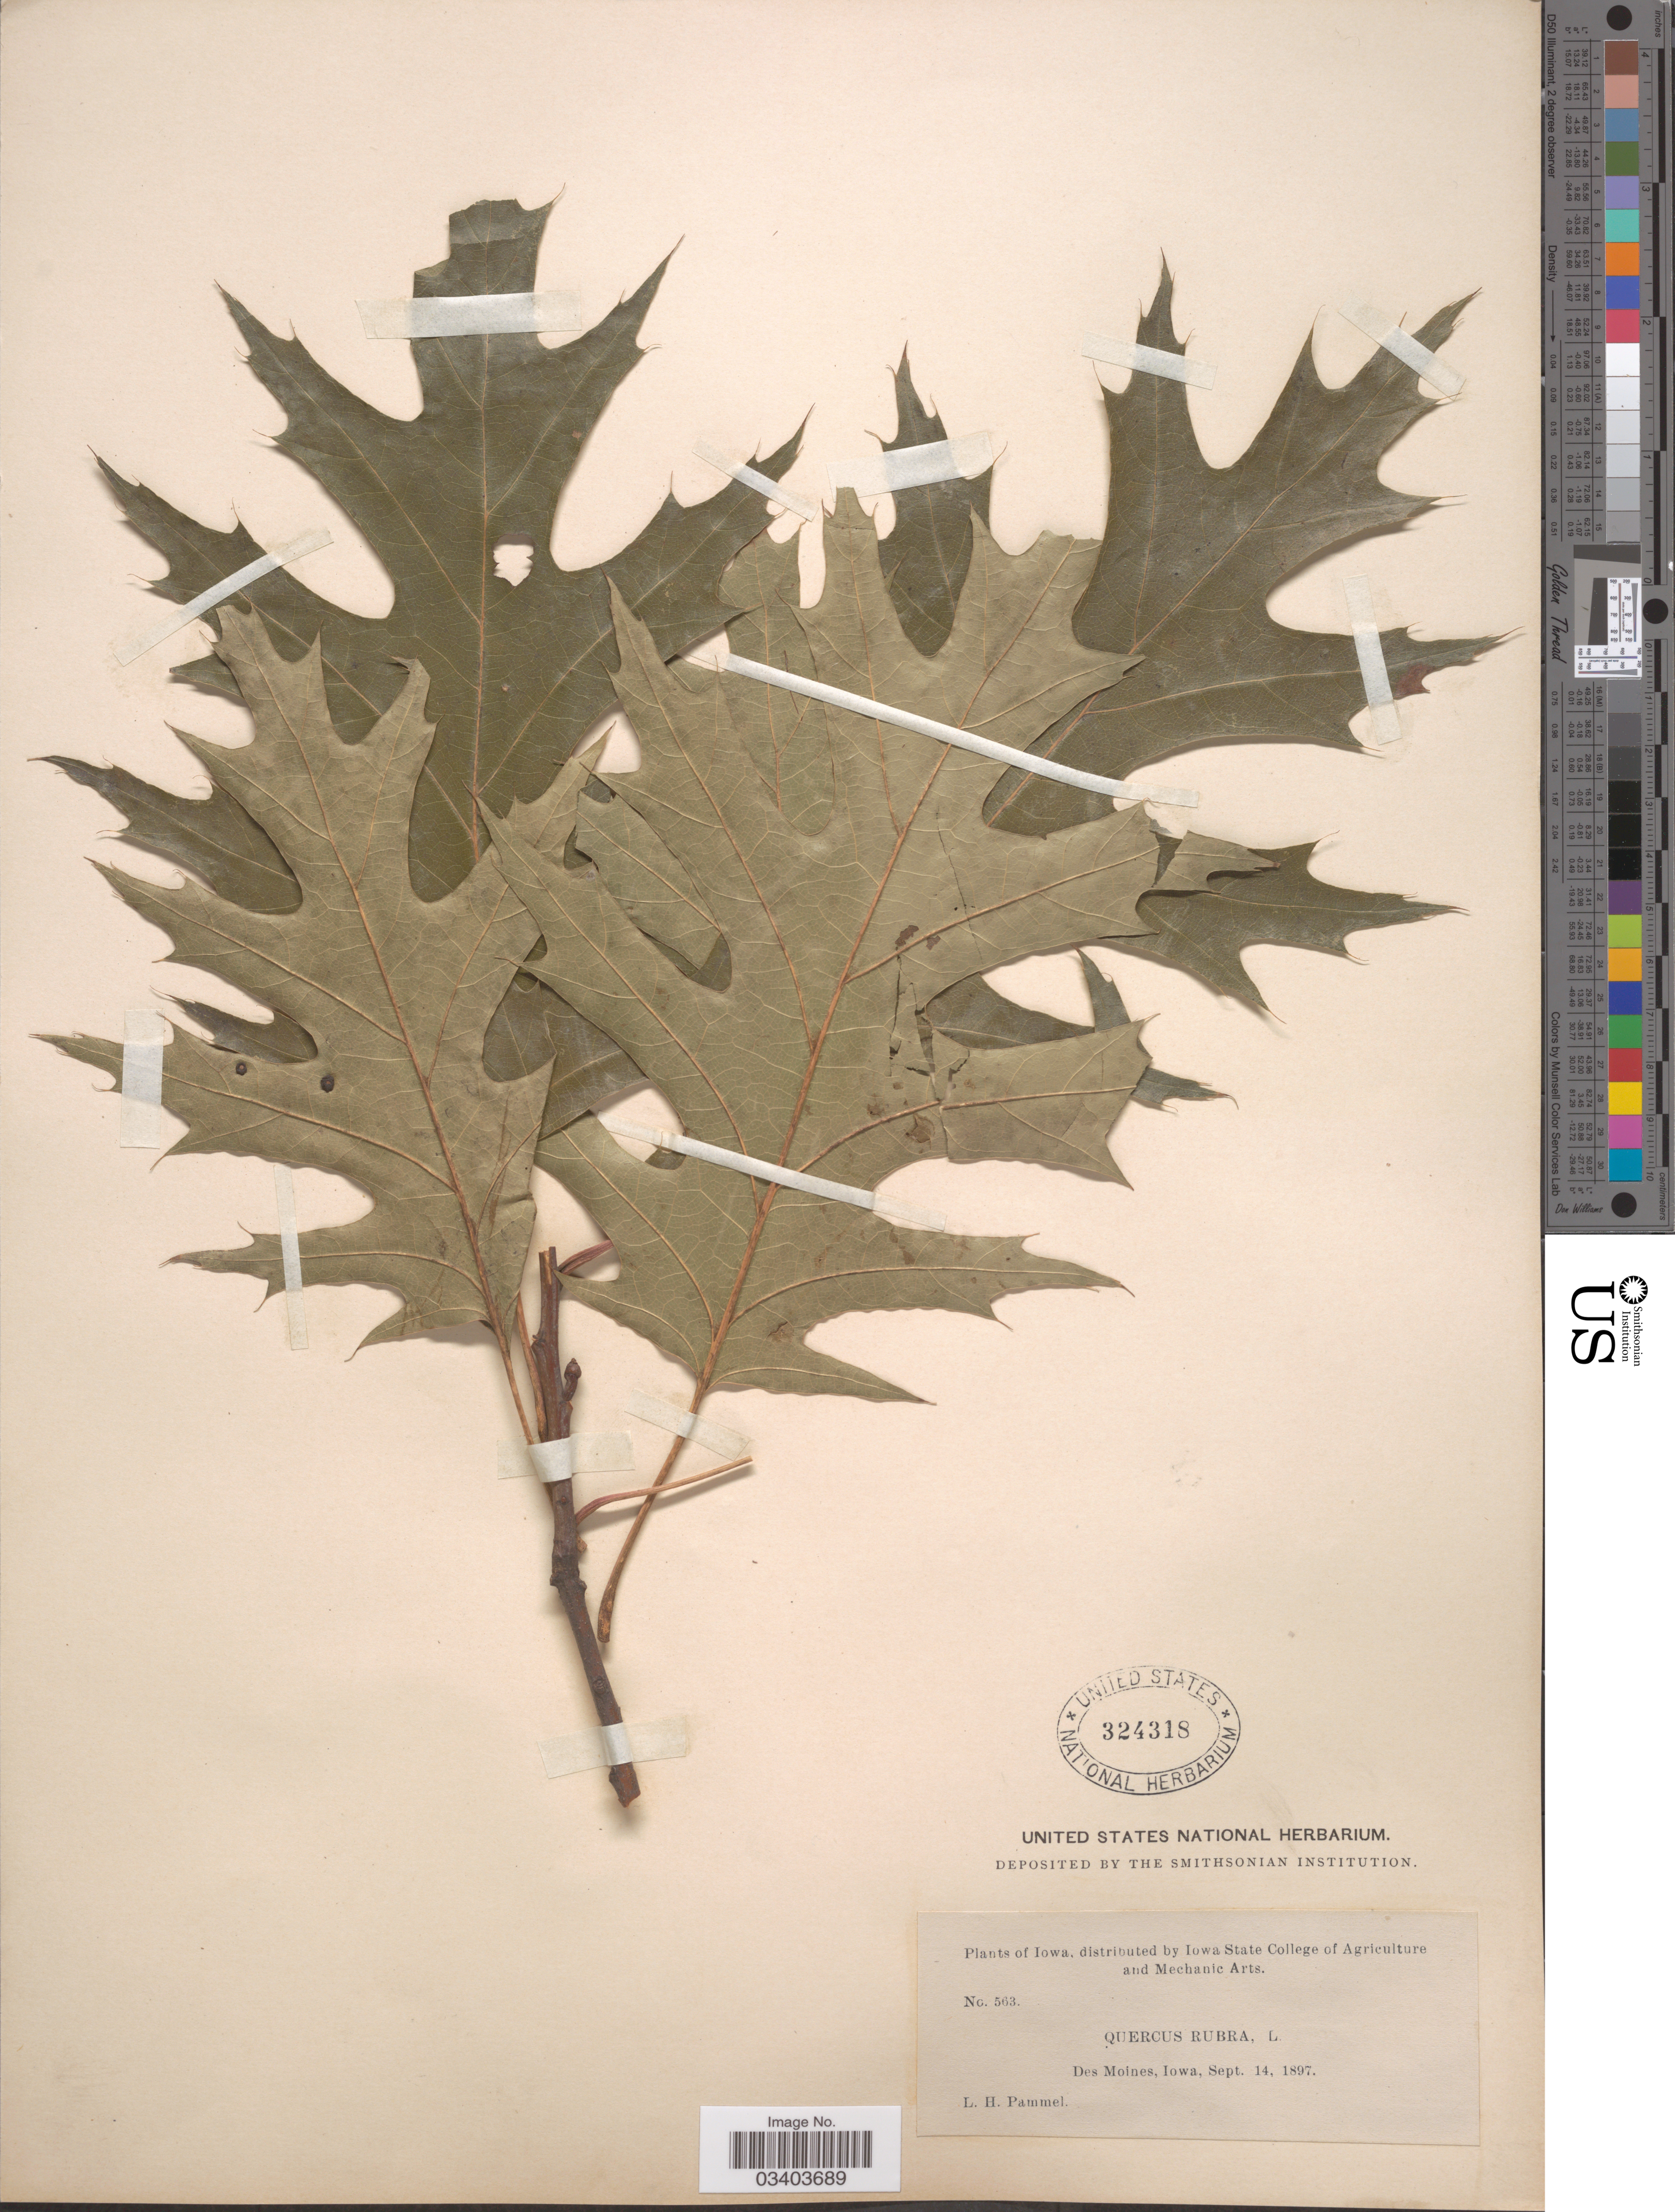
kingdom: Plantae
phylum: Tracheophyta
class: Magnoliopsida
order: Fagales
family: Fagaceae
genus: Quercus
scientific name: Quercus borealis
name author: F. Michx.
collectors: L. Pammel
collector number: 563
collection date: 1897-09-14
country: United States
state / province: Iowa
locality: Des Moines.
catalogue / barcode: US 324318